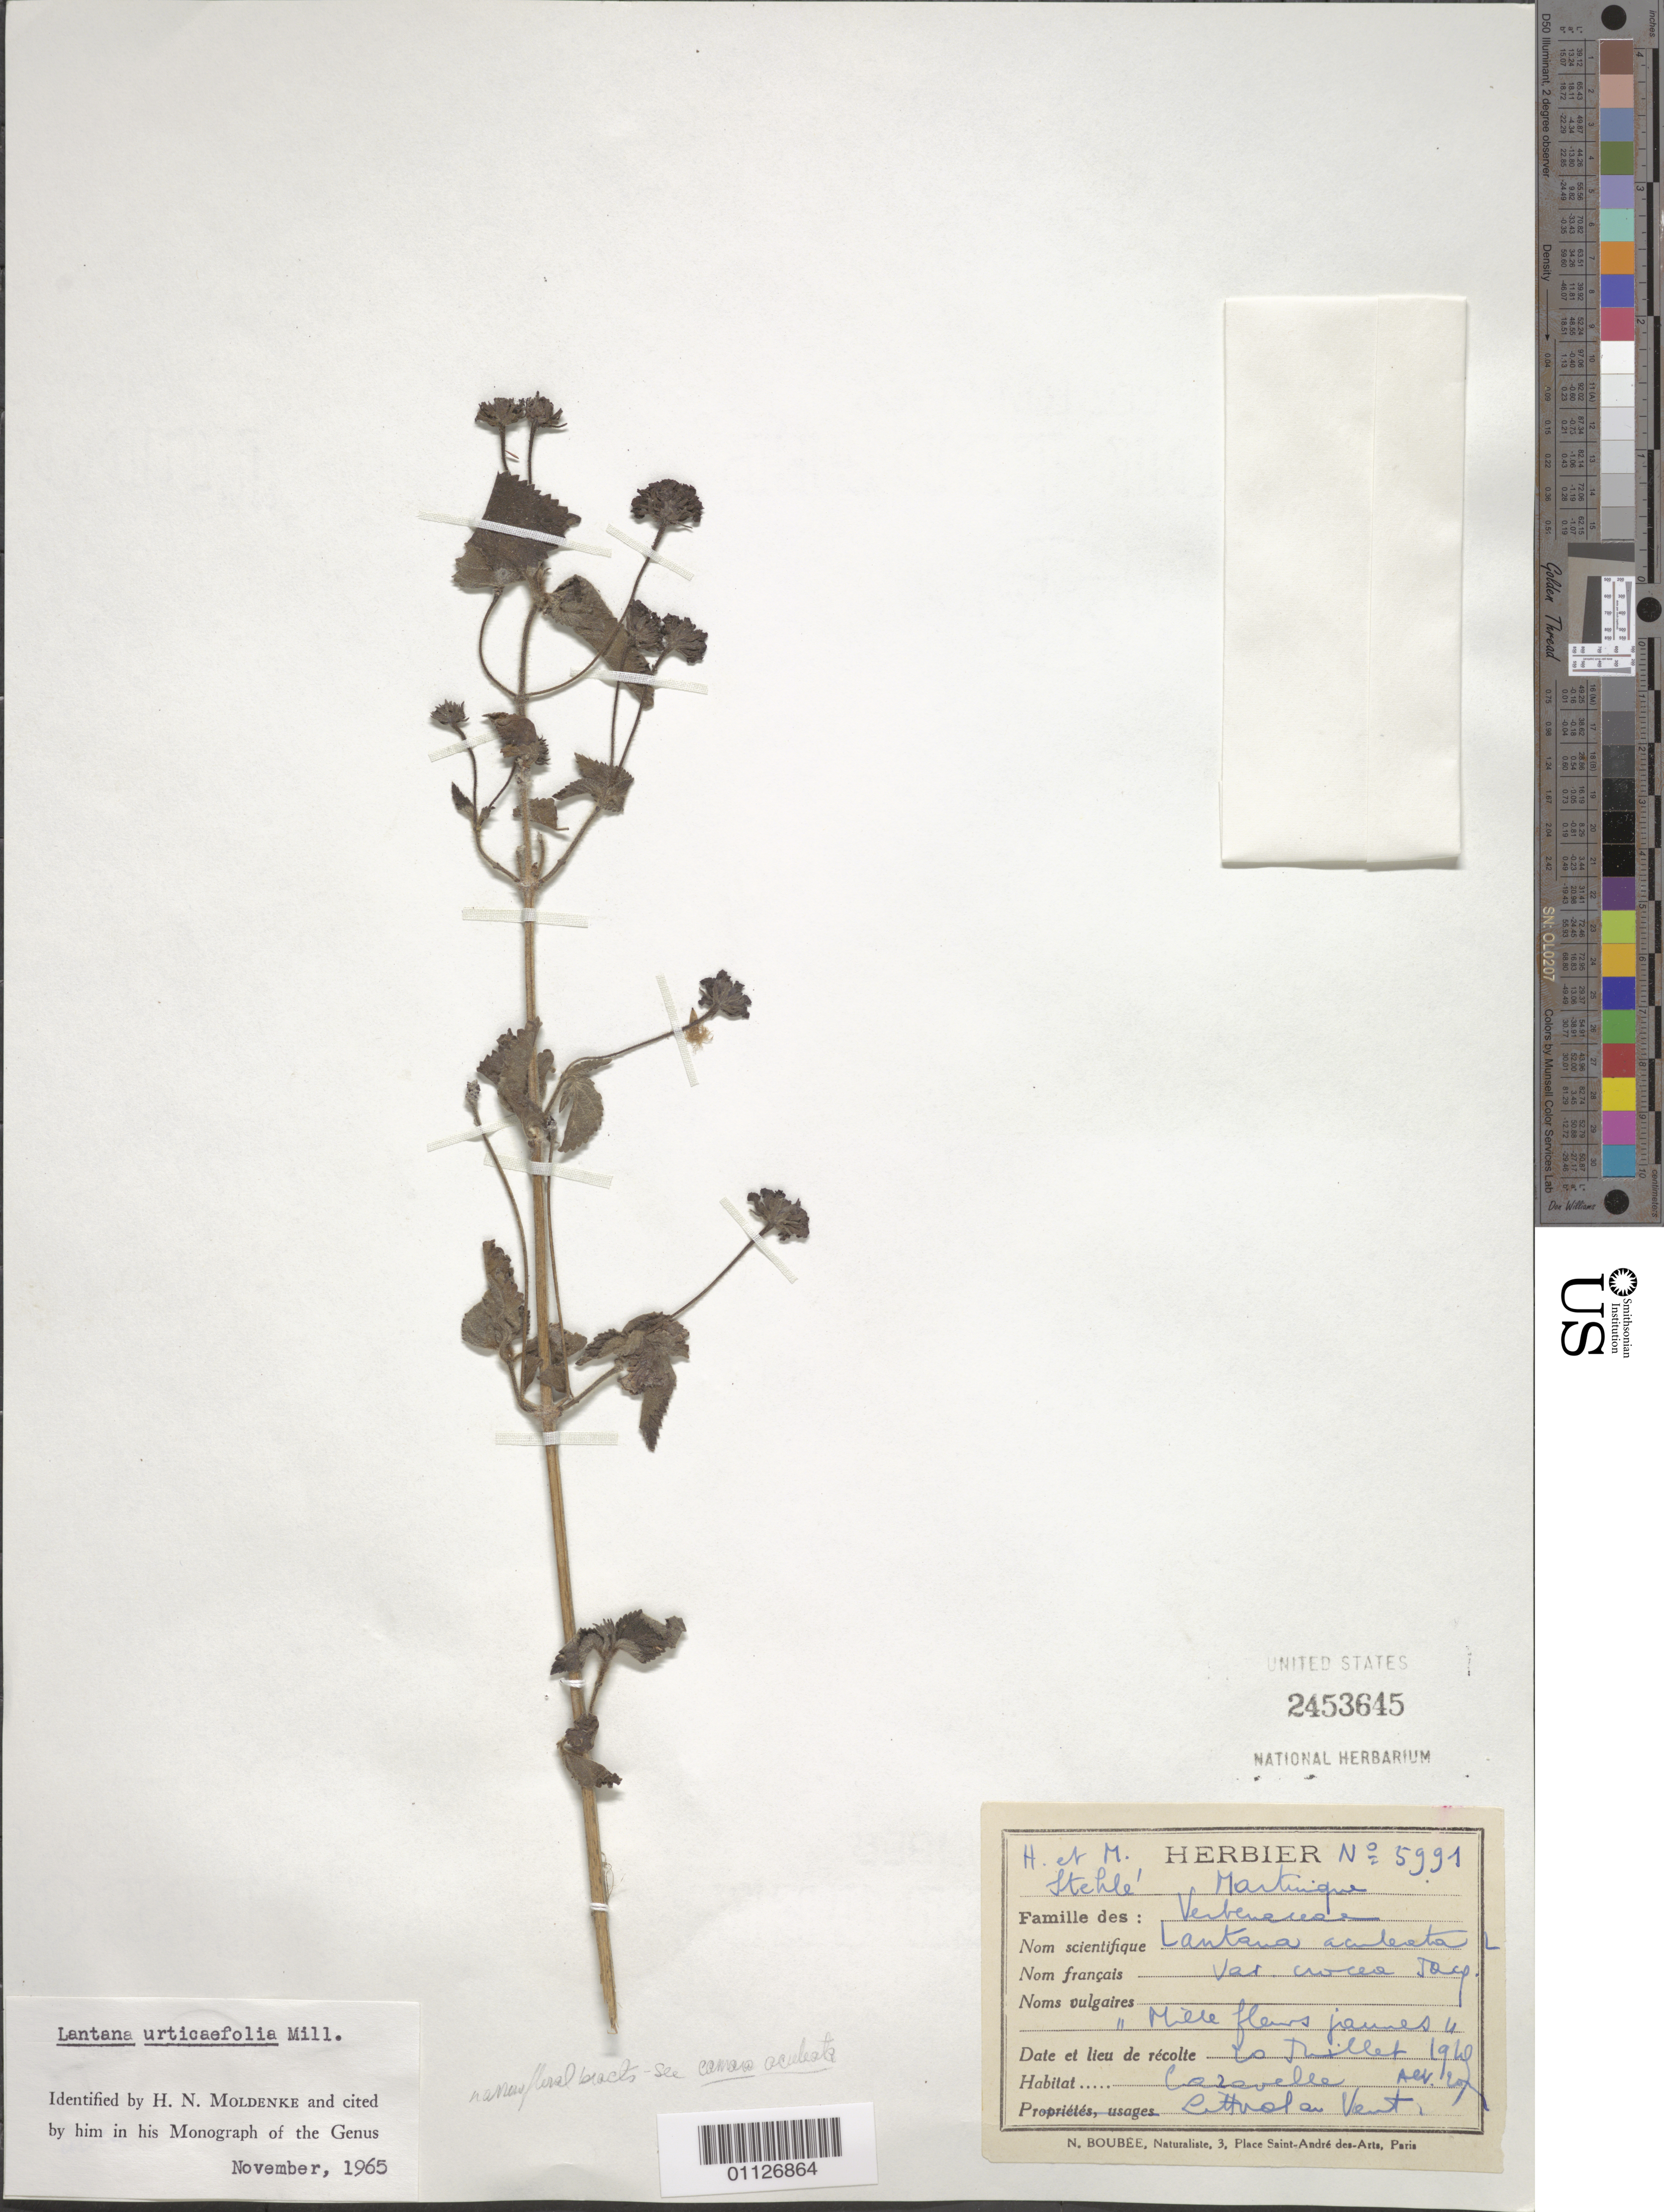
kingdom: Plantae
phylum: Tracheophyta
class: Magnoliopsida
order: Lamiales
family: Verbenaceae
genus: Lantana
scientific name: Lantana urticifolia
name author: Mill.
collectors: H. Stehlé & M. Stehlé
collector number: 5991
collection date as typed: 01 Jan 1949 to 31 Dec 1949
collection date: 1949-01-01/1949-12-31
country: Martinique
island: Martinique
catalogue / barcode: US 2453645